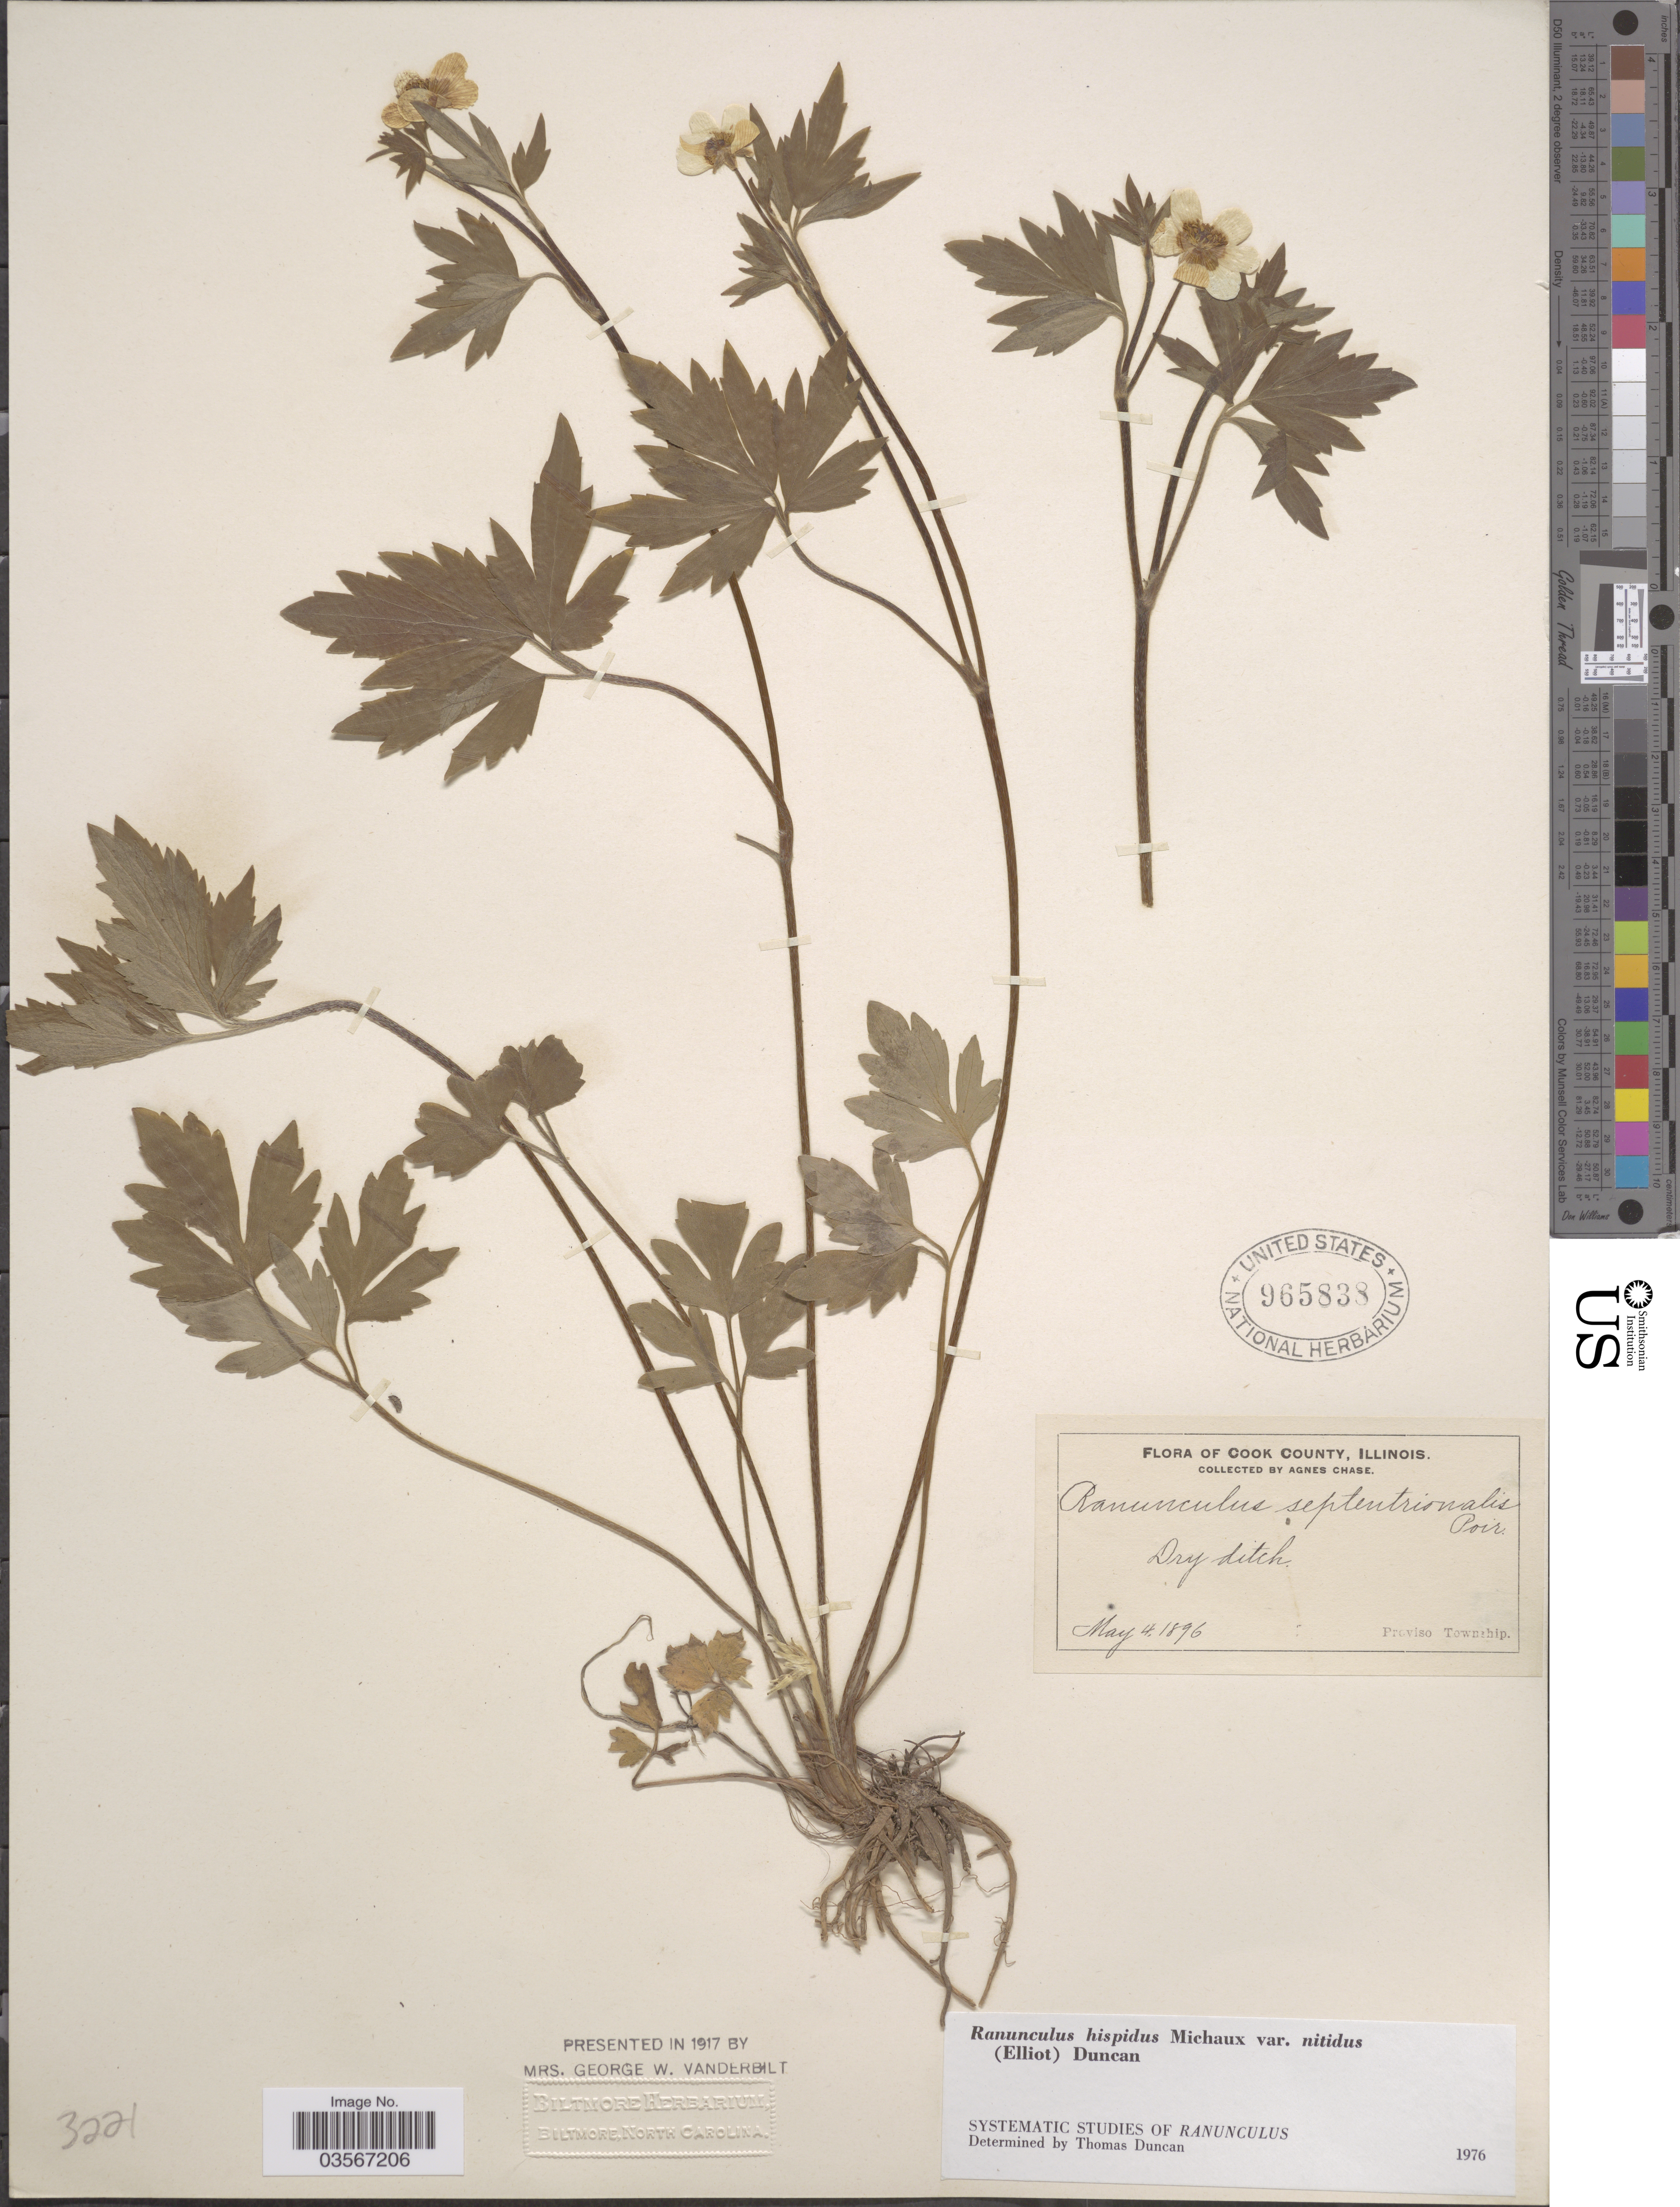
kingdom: Plantae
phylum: Tracheophyta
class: Magnoliopsida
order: Ranunculales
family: Ranunculaceae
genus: Ranunculus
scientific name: Ranunculus hispidus var. nitidus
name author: (Chapm.) T. Duncan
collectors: A. Chase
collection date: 1896-05-04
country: United States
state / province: Illinois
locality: Cook County. Proviso Township.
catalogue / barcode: US 965838